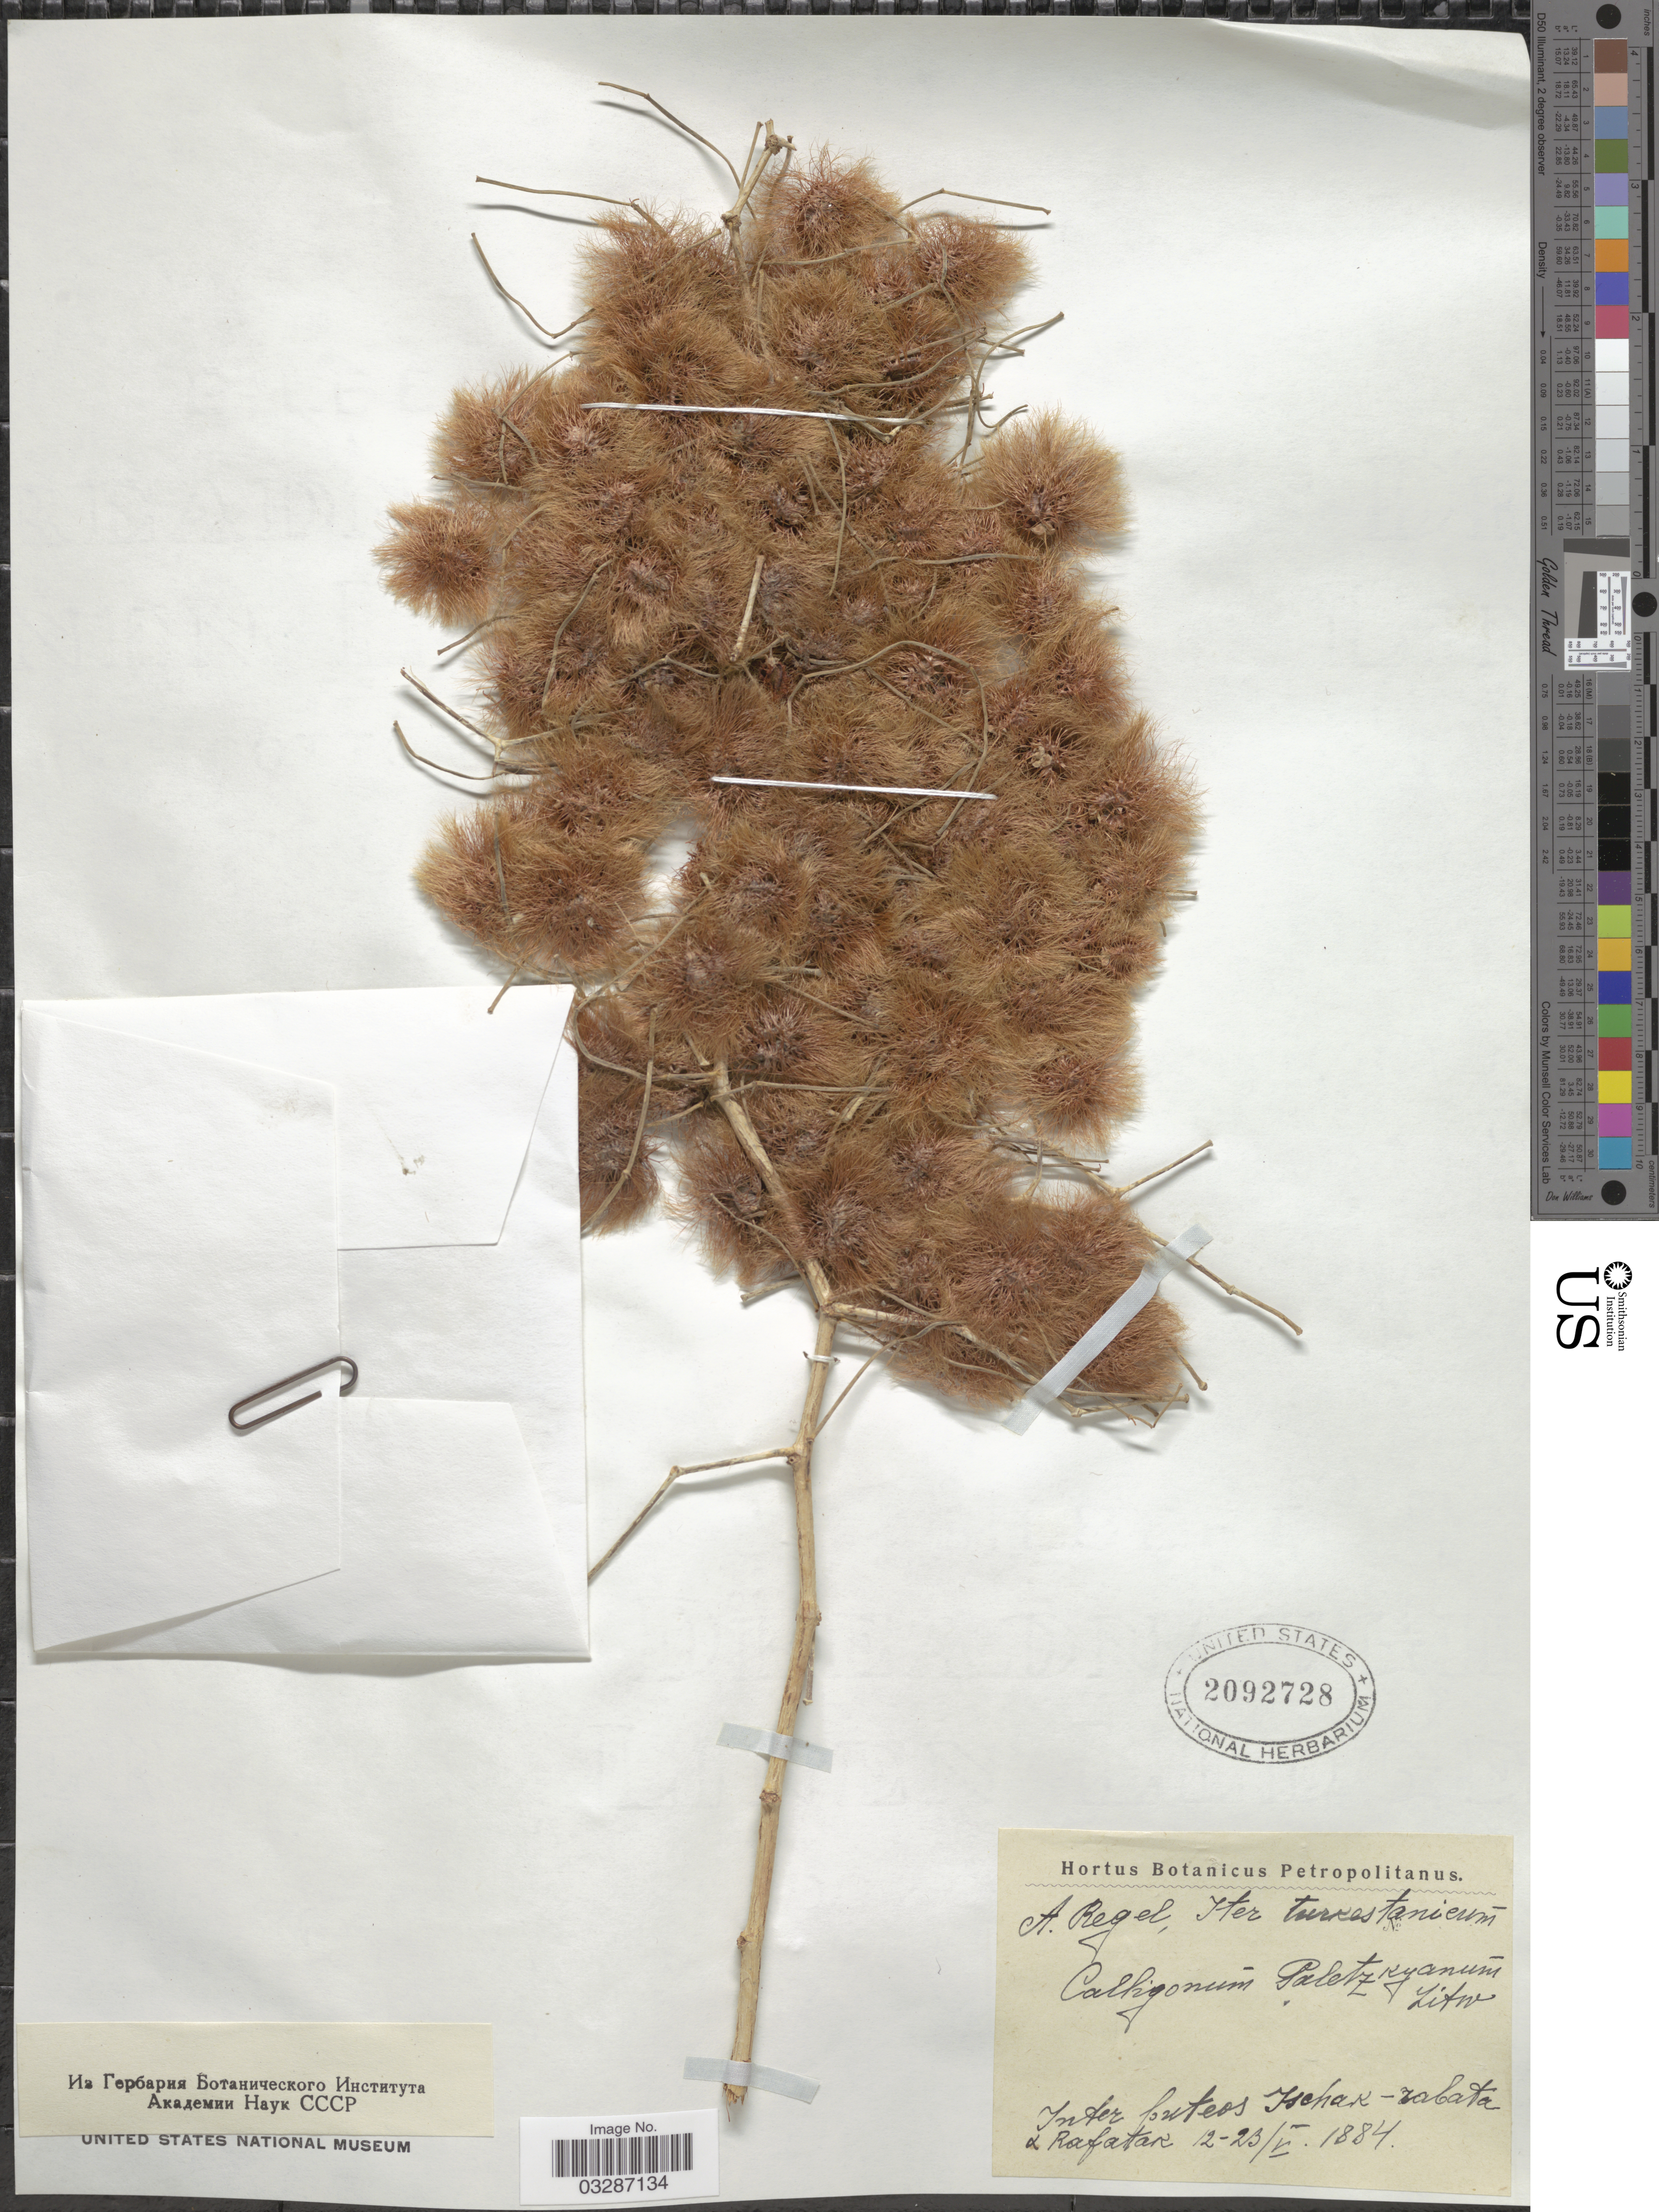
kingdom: Plantae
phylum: Tracheophyta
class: Magnoliopsida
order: Caryophyllales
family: Polygonaceae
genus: Calligonum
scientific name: Calligonum paletzkianum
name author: Litv.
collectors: A. Regel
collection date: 1884-05-12/1884-05-23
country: Turkmenistan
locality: Turkestanicum. Inter futeos Ischak-Zabata [interpreted] & Rafatak.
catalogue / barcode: US 2092728